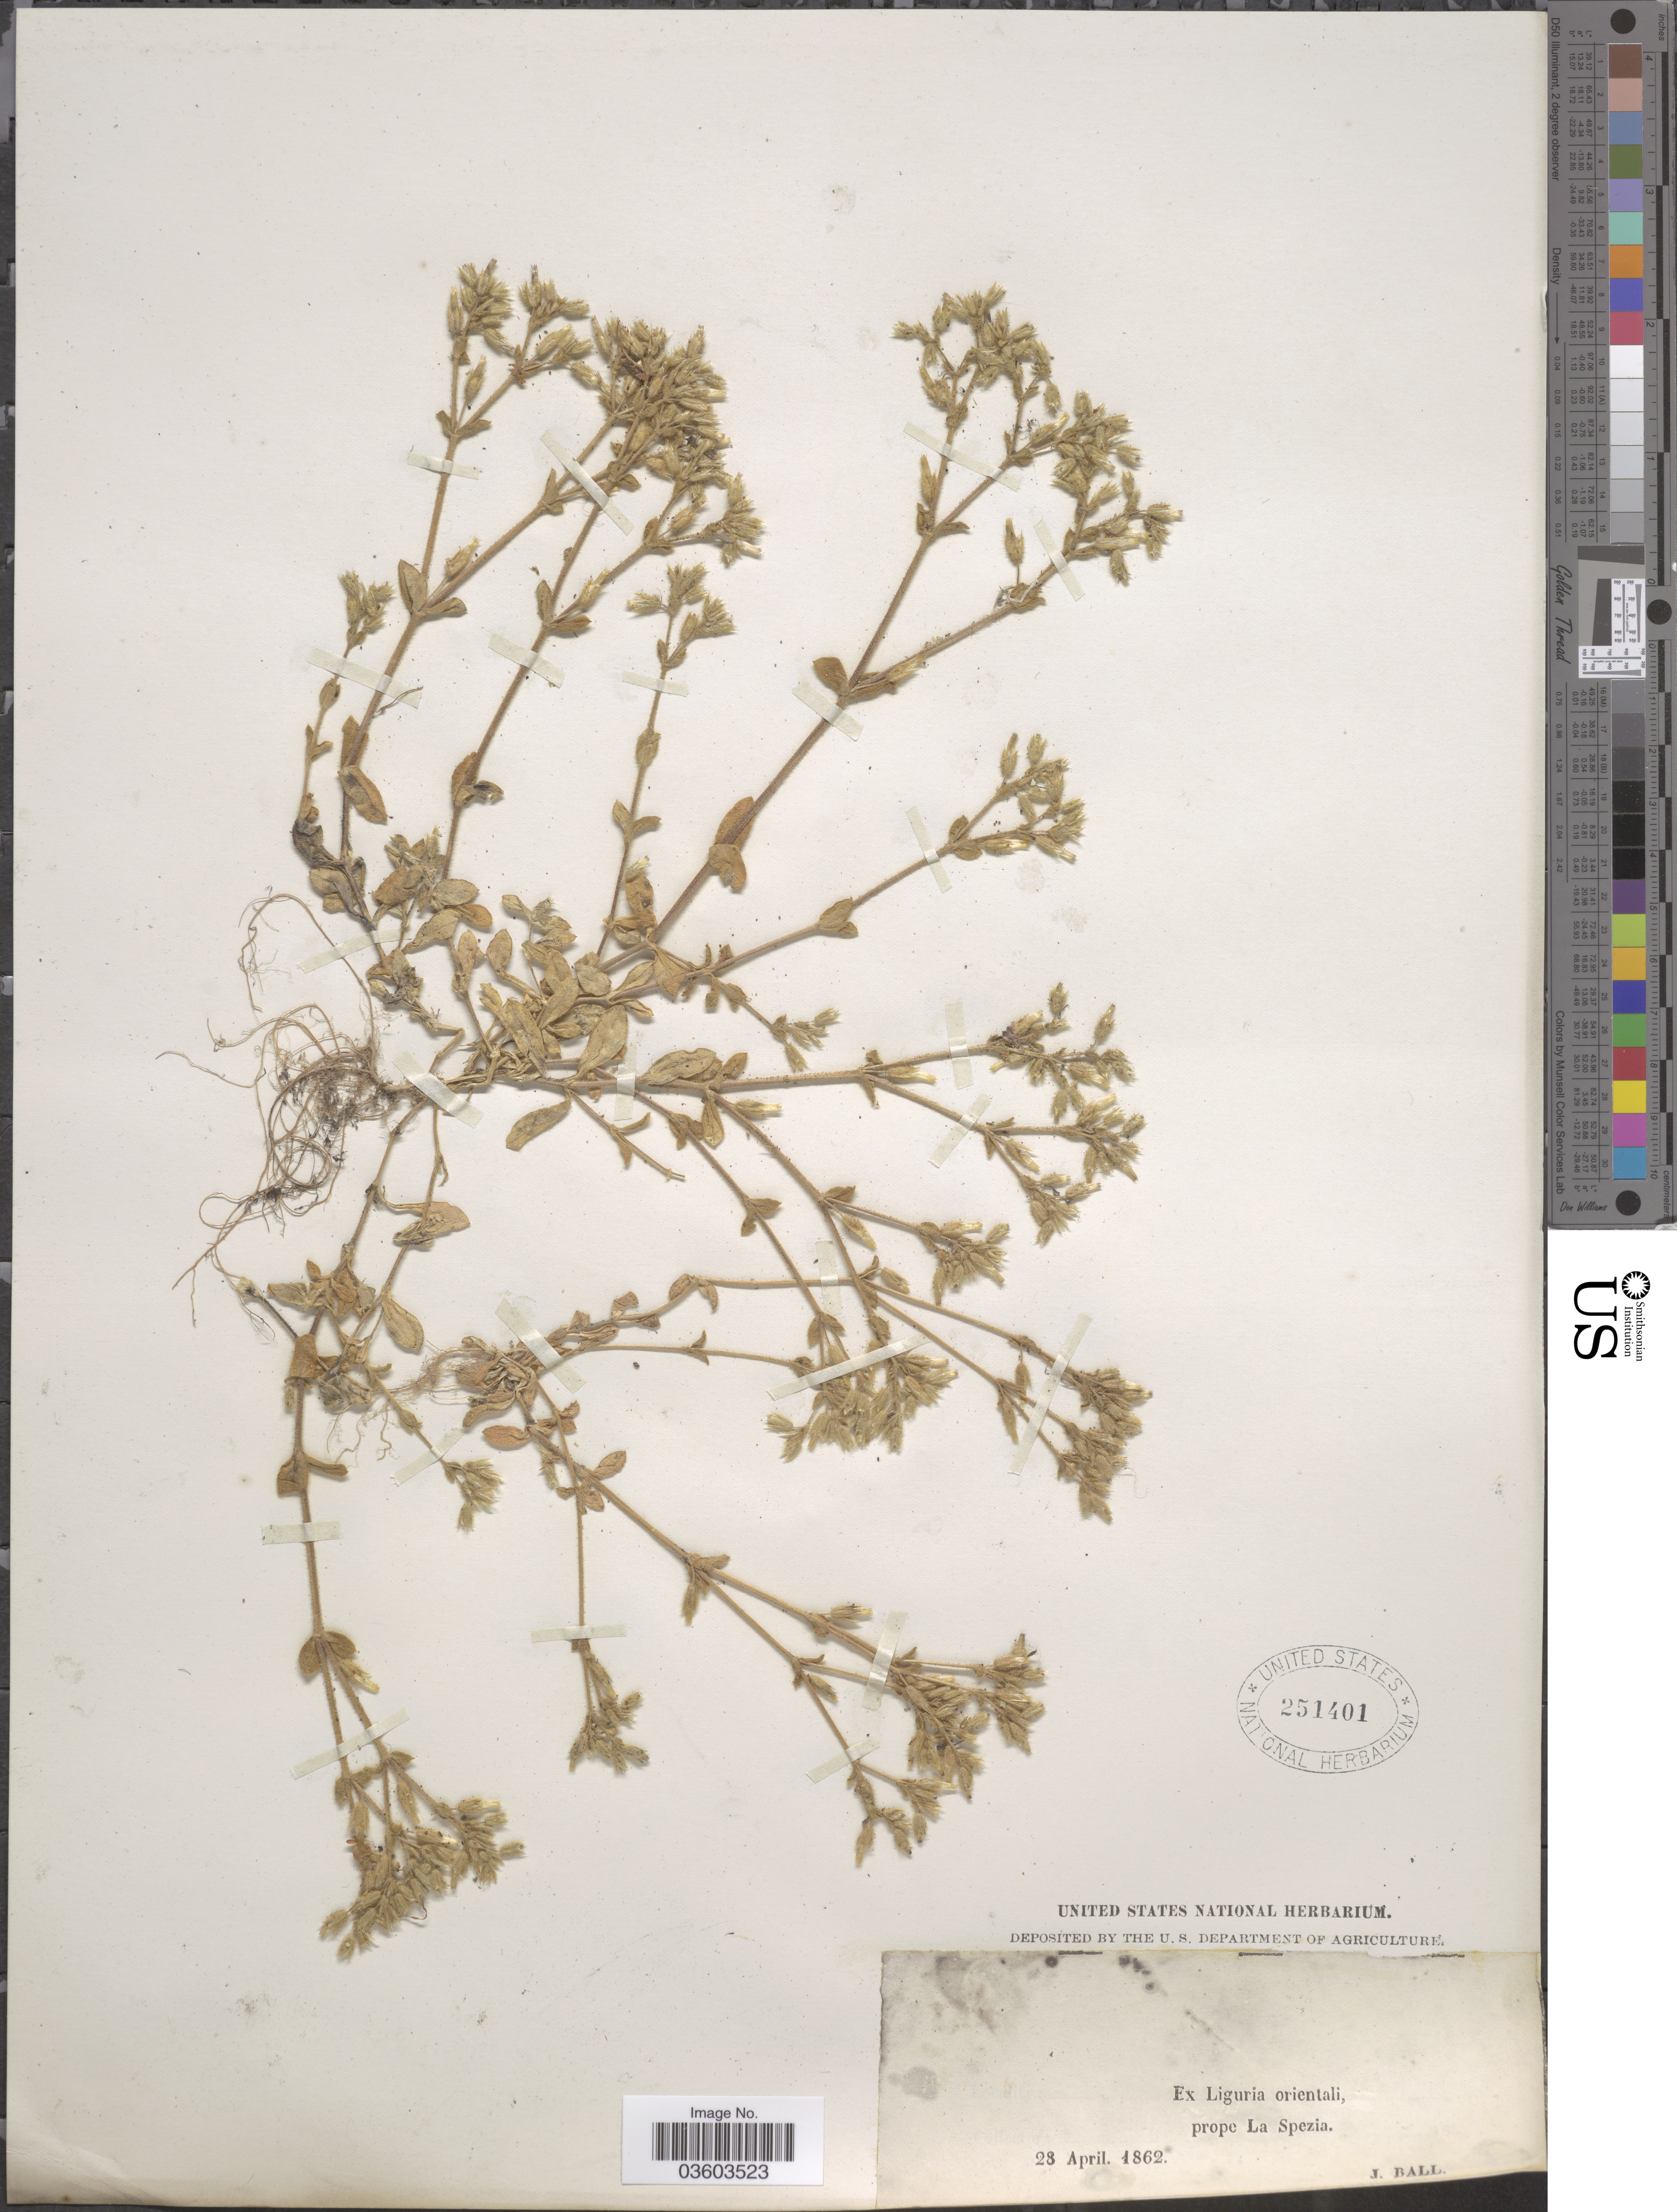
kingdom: Plantae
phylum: Tracheophyta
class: Magnoliopsida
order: Caryophyllales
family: Caryophyllaceae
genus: Cerastium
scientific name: Cerastium sp.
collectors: J. Ball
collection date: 1862-04-28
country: Italy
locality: Ex liguria orientali, prope La Spezia.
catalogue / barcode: US 251401